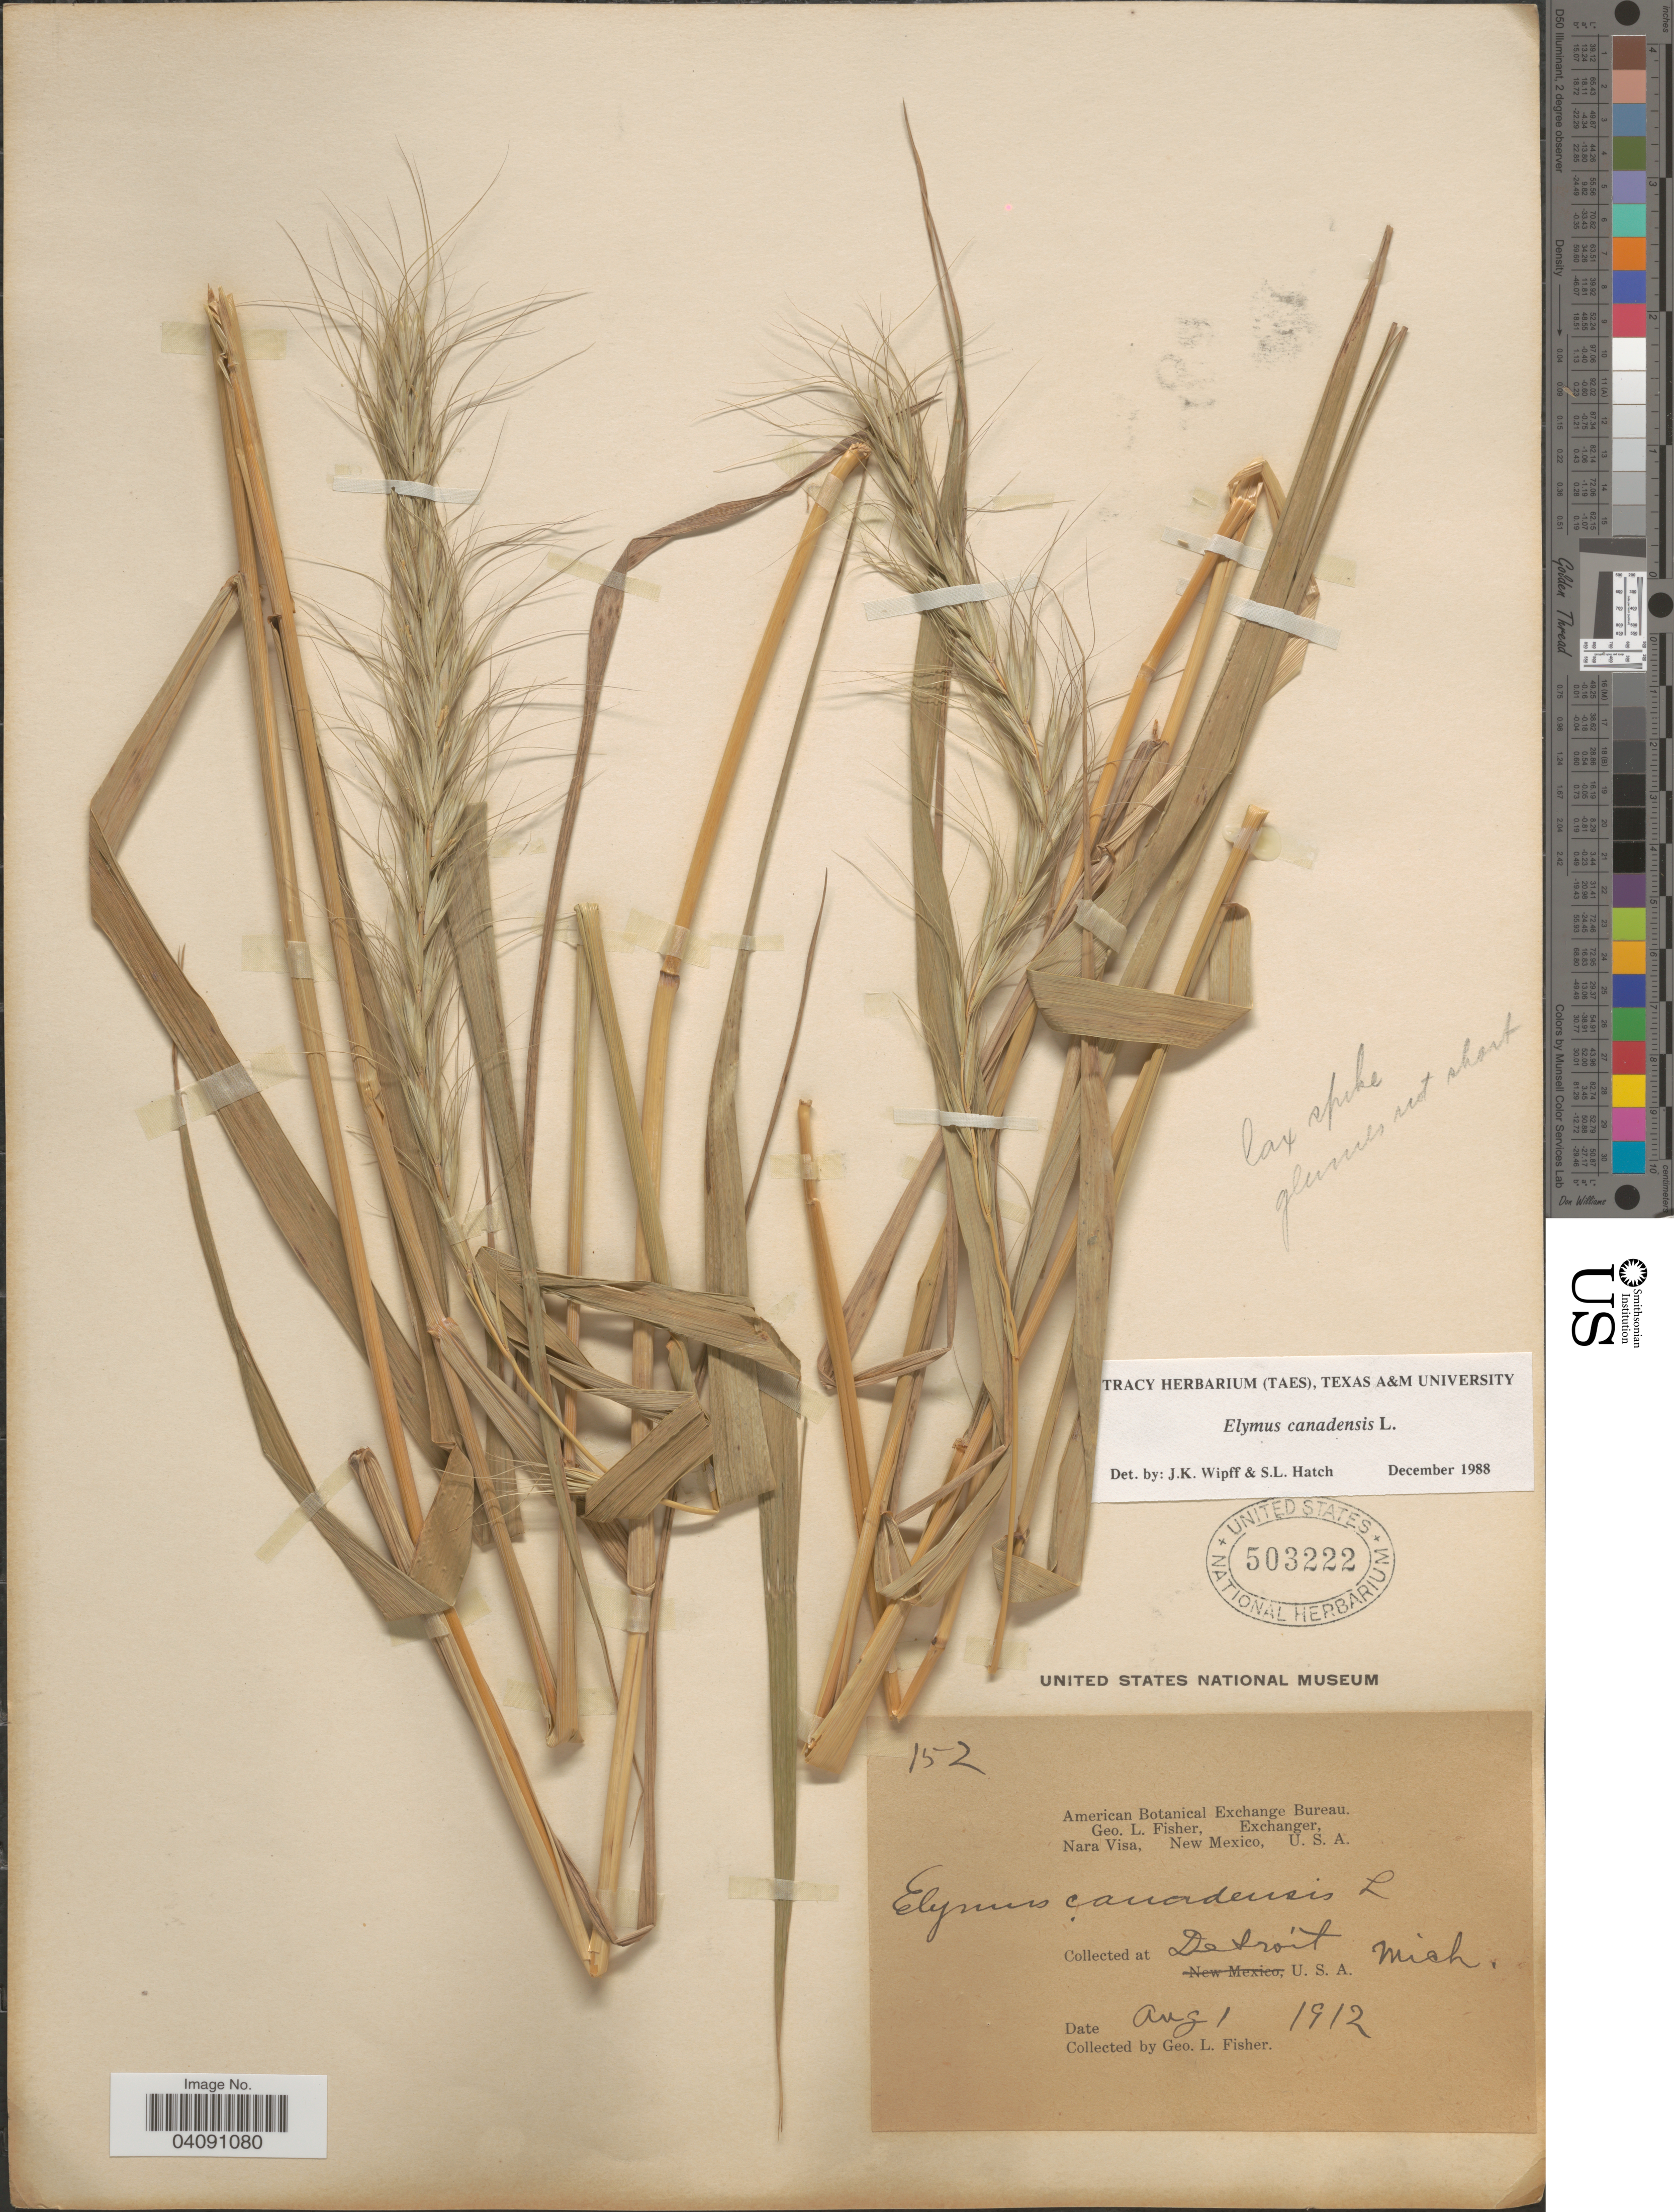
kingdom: Plantae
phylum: Tracheophyta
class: Liliopsida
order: Poales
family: Poaceae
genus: Elymus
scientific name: Elymus canadensis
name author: L.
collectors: G. L. Fisher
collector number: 152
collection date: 1912-08-01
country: United States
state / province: Michigan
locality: Detroit.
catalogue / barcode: US 503222